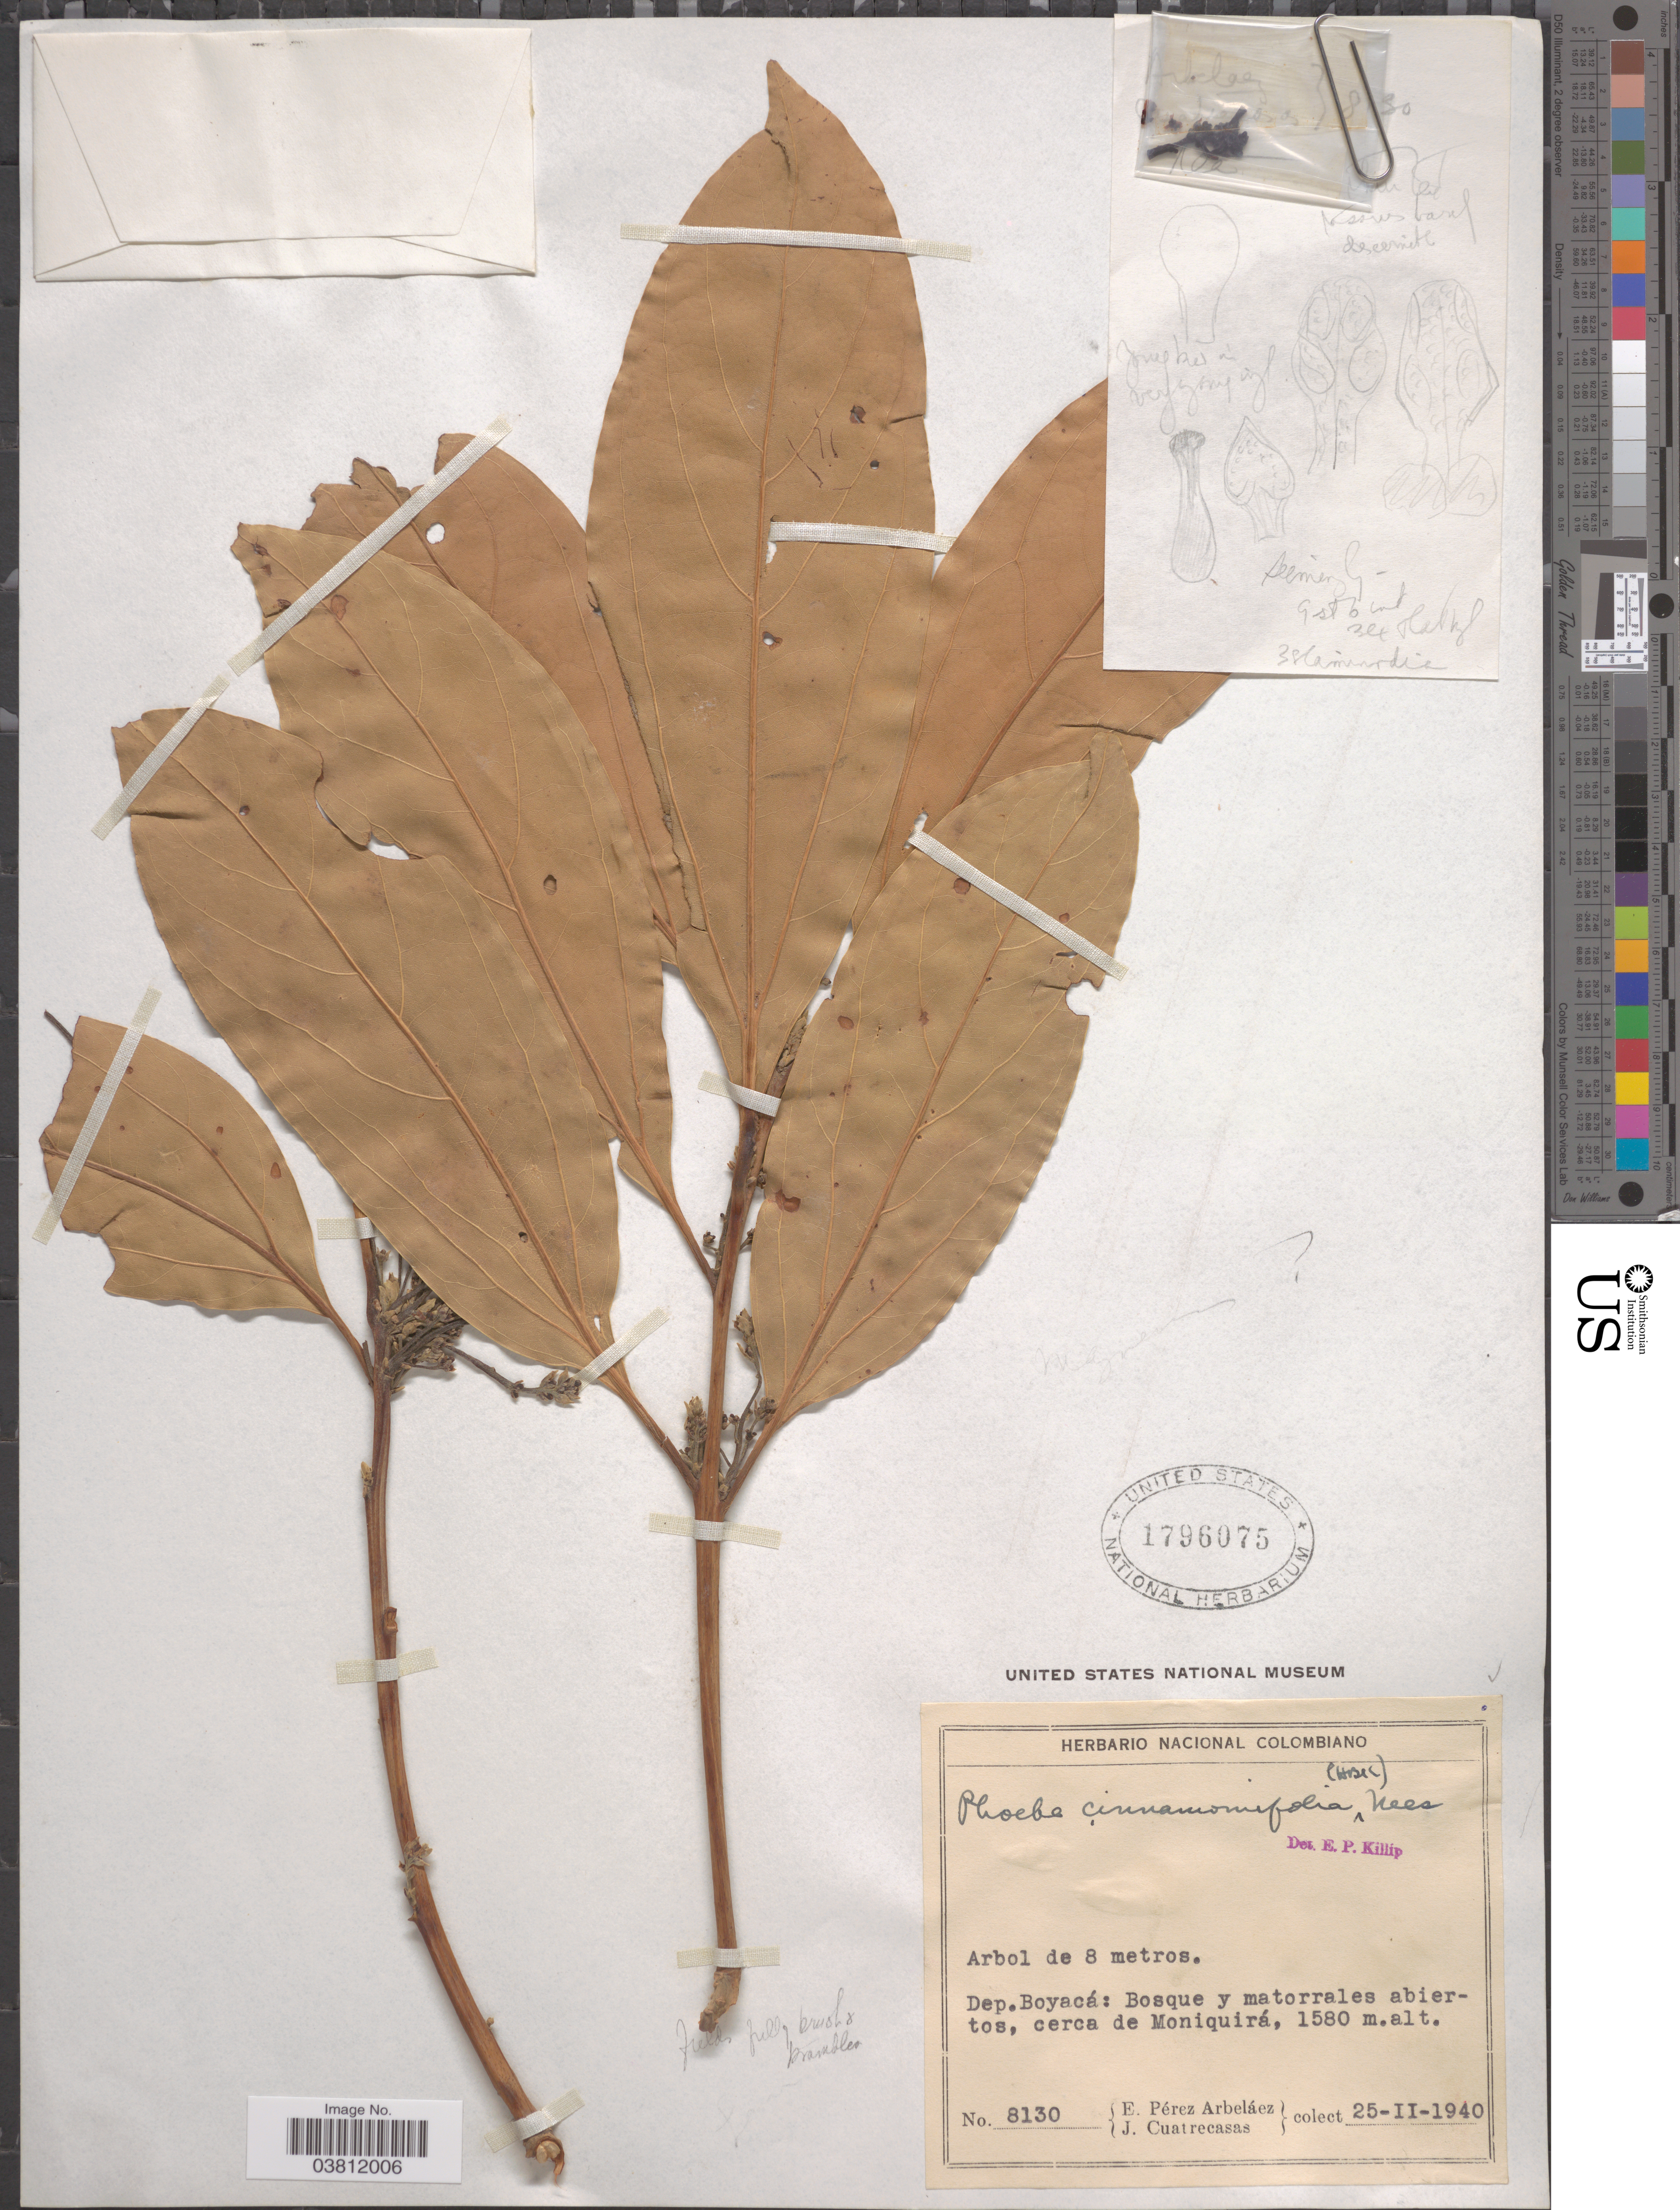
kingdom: Plantae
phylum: Tracheophyta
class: Magnoliopsida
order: Laurales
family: Lauraceae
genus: Phoebe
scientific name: Phoebe cinnamomifolia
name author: (Kunth) Nees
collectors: E. Pérez Arbeláez & J. Cuatrecasas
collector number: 8130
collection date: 1940-02-25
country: Colombia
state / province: Boyacá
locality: Dep. Boyacá: Bosque y matorrales abiertos, cerca de Moniquirá.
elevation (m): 1580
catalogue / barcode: US 1796075